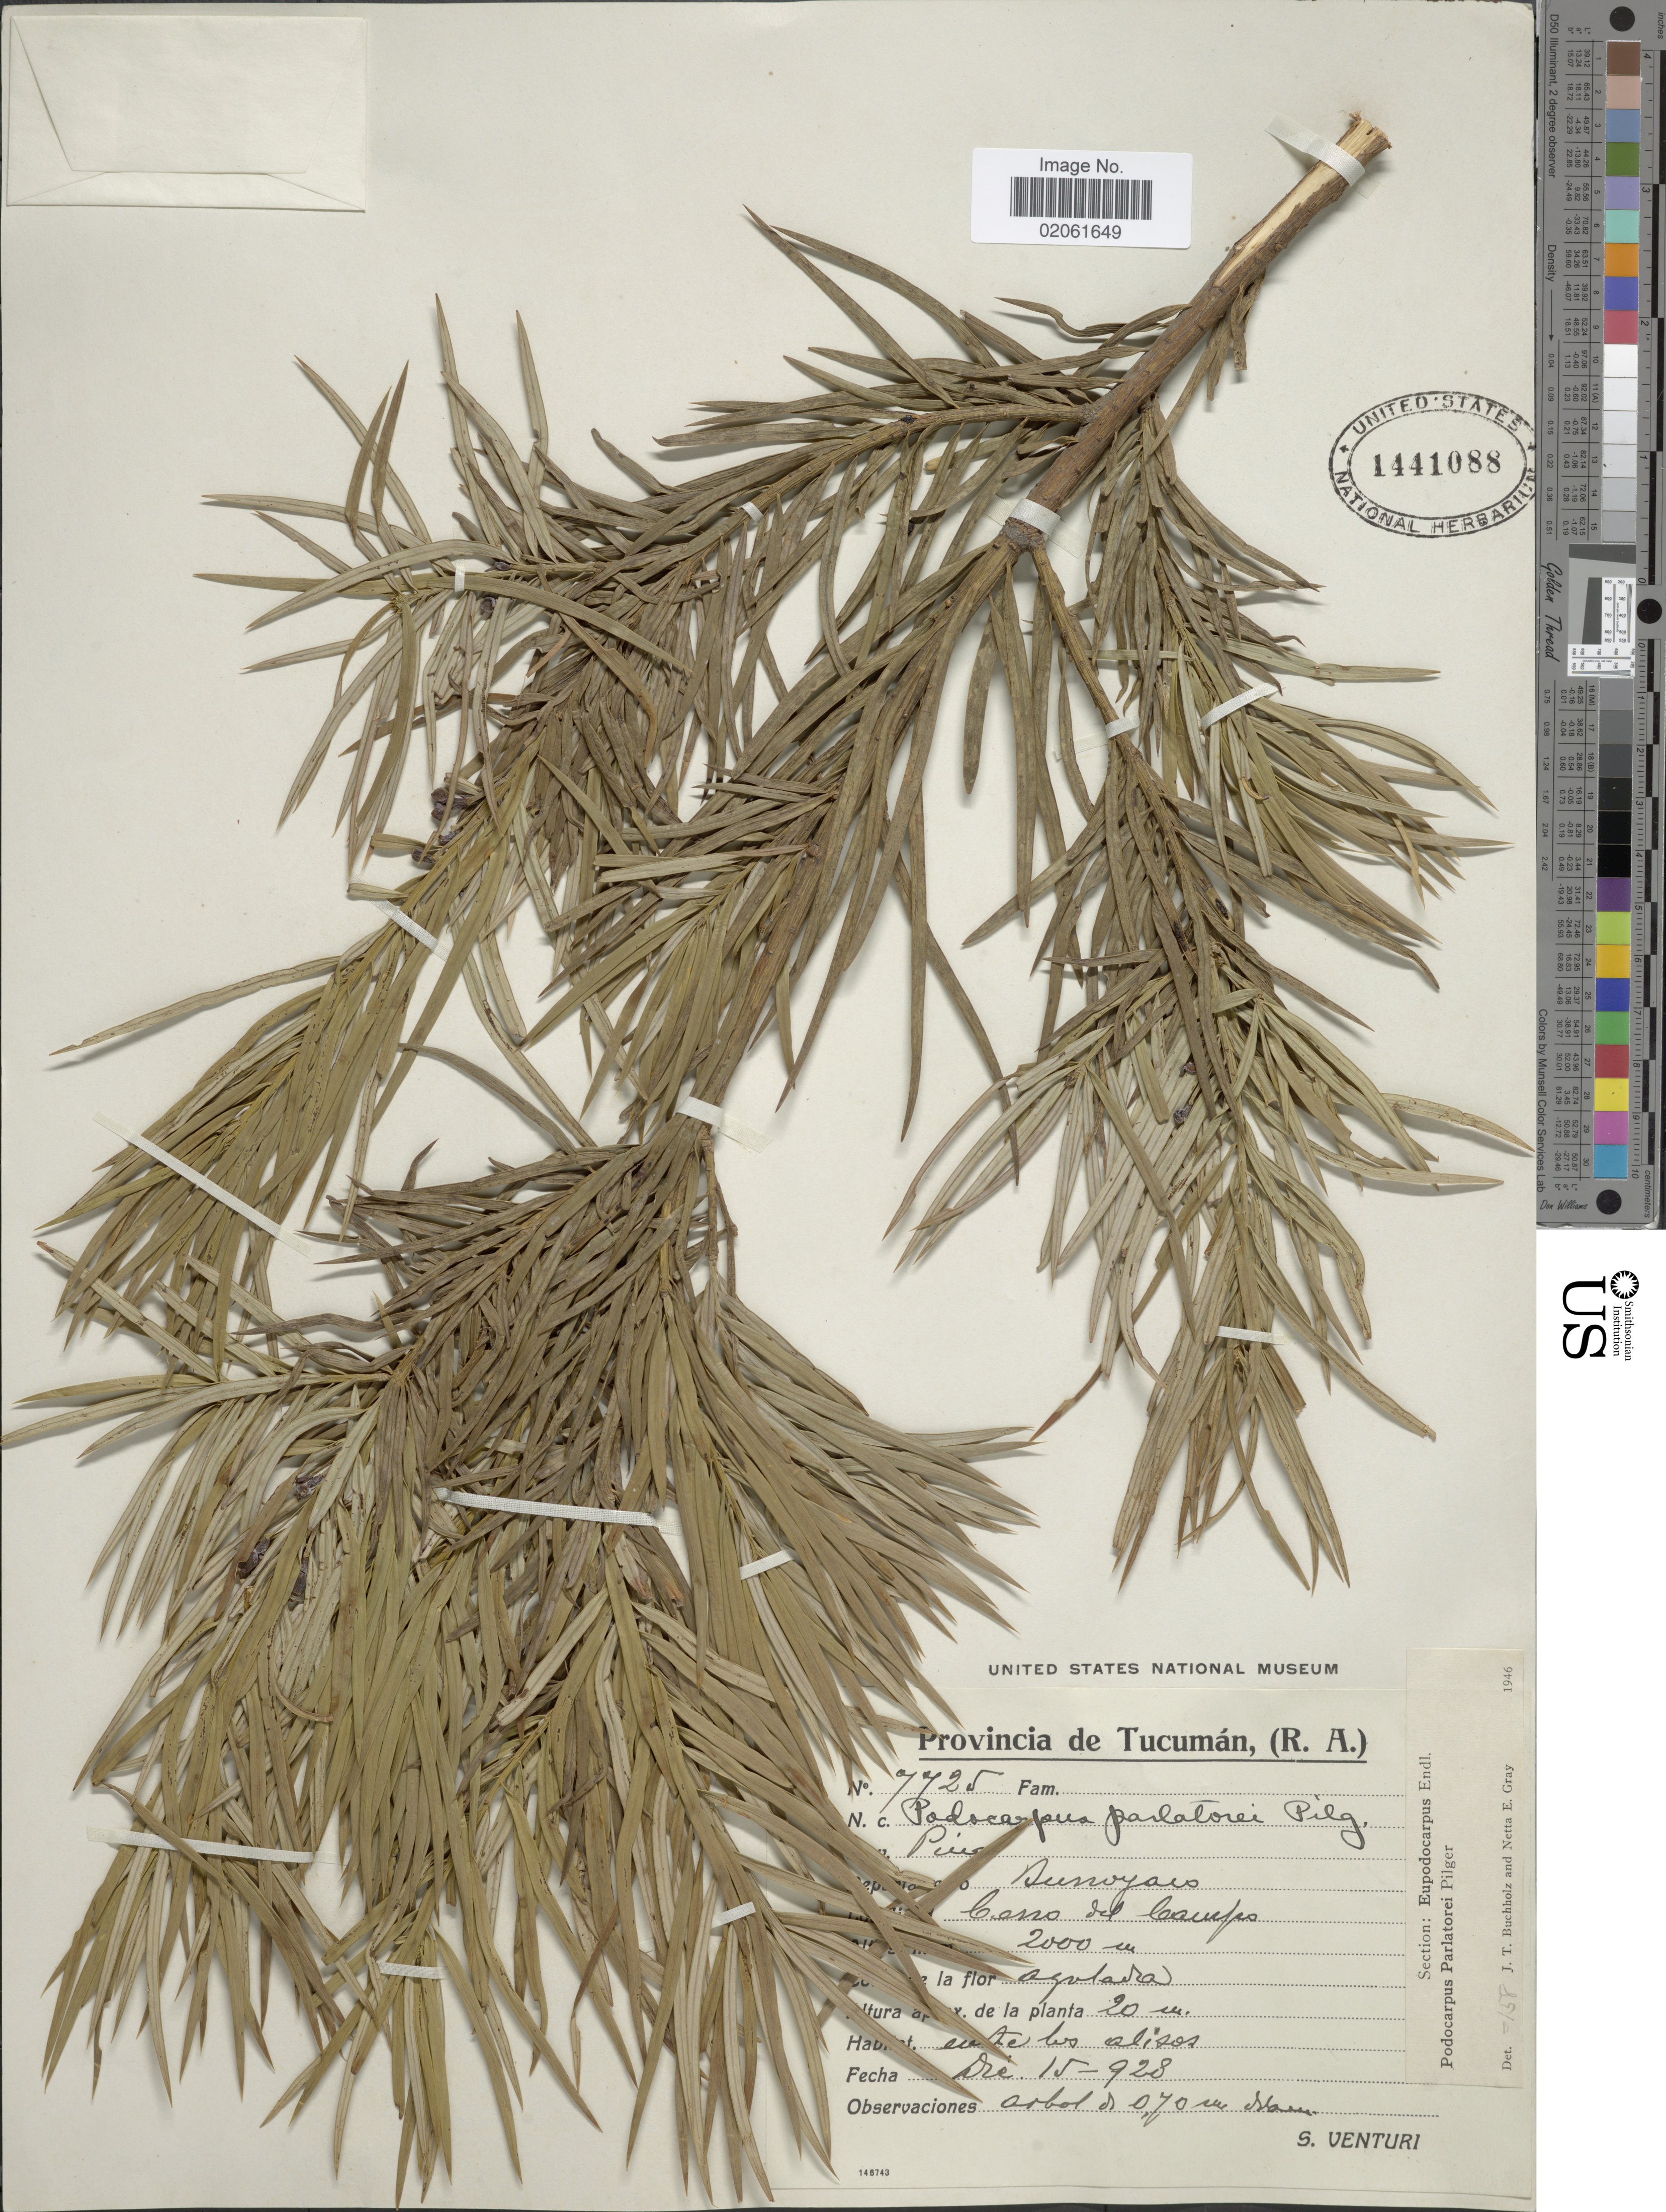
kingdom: Plantae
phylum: Tracheophyta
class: Pinopsida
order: Pinales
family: Podocarpaceae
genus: Podocarpus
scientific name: Podocarpus parlatorei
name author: Pilg.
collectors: S. Venturi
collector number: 7725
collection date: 1928-12-15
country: Argentina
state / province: Tucuman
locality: Departamento Burruyacu, Cerro del Campo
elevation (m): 2000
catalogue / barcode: US 1441088